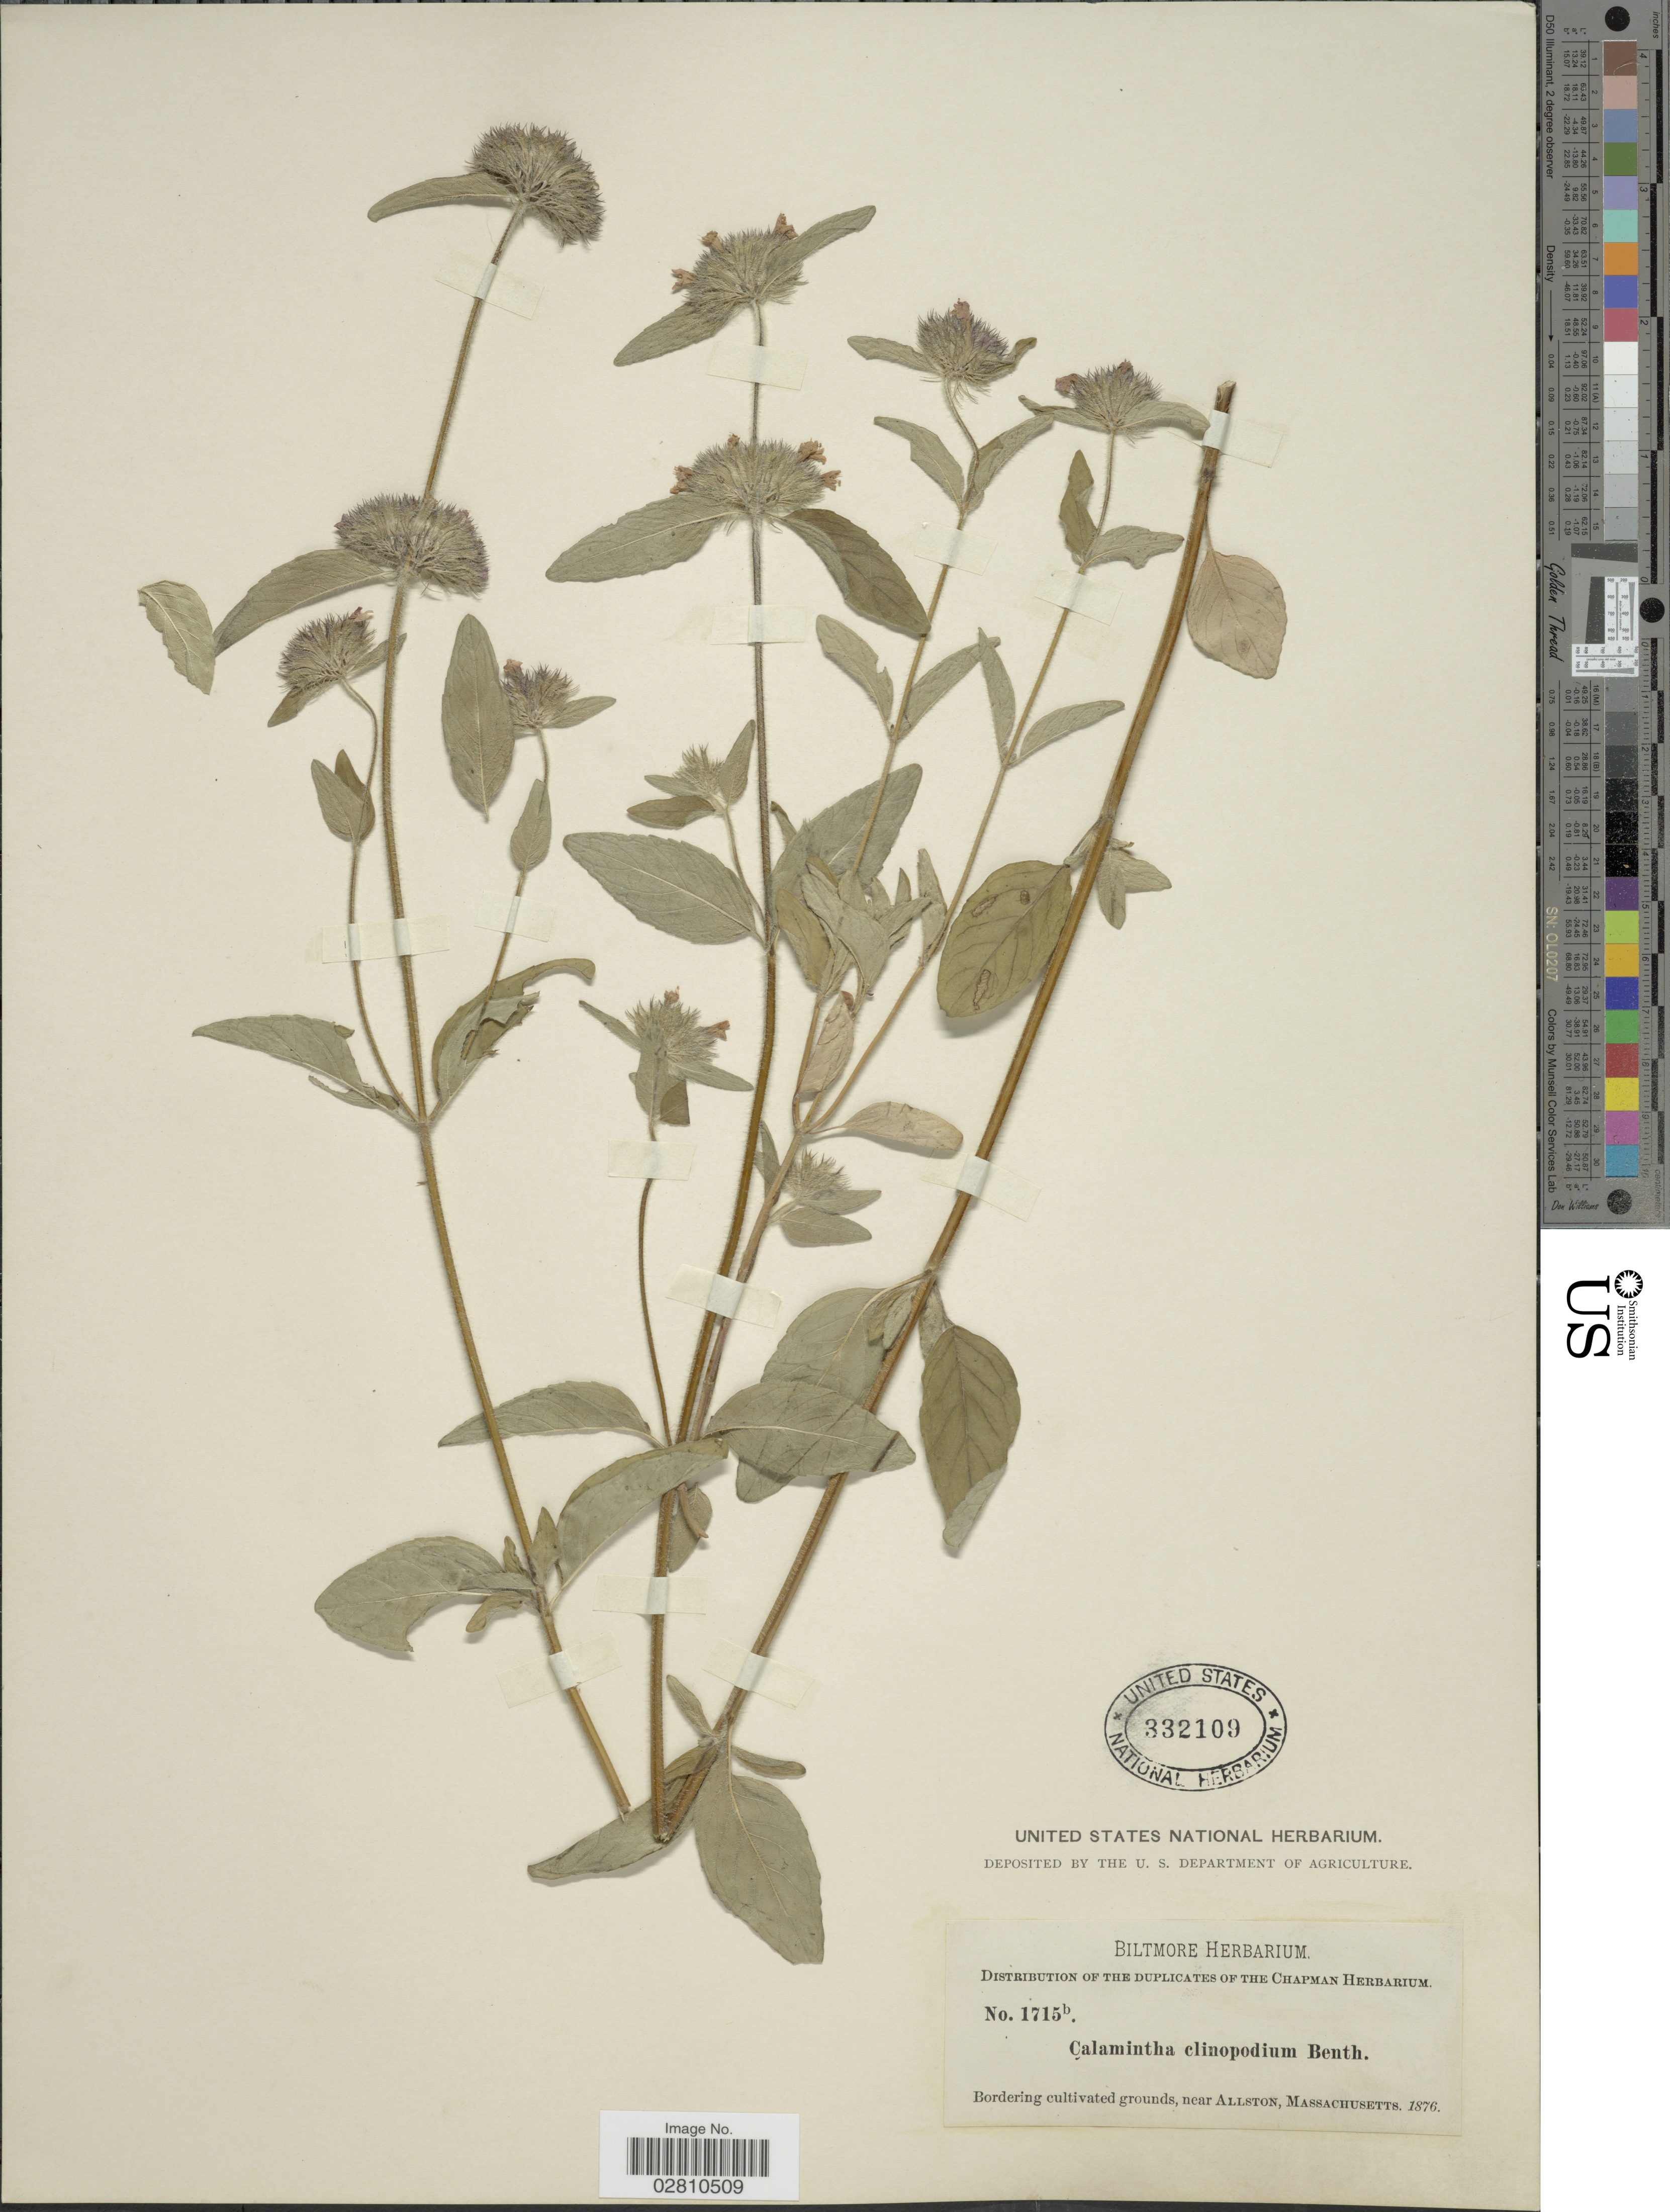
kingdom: Plantae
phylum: Tracheophyta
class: Magnoliopsida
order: Lamiales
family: Lamiaceae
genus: Clinopodium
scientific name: Clinopodium vulgare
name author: L.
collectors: ex herb. Biltmore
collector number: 1715b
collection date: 1876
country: United States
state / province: Massachusetts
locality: Bordering cultivated grounds, near Allston.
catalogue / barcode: US 332109